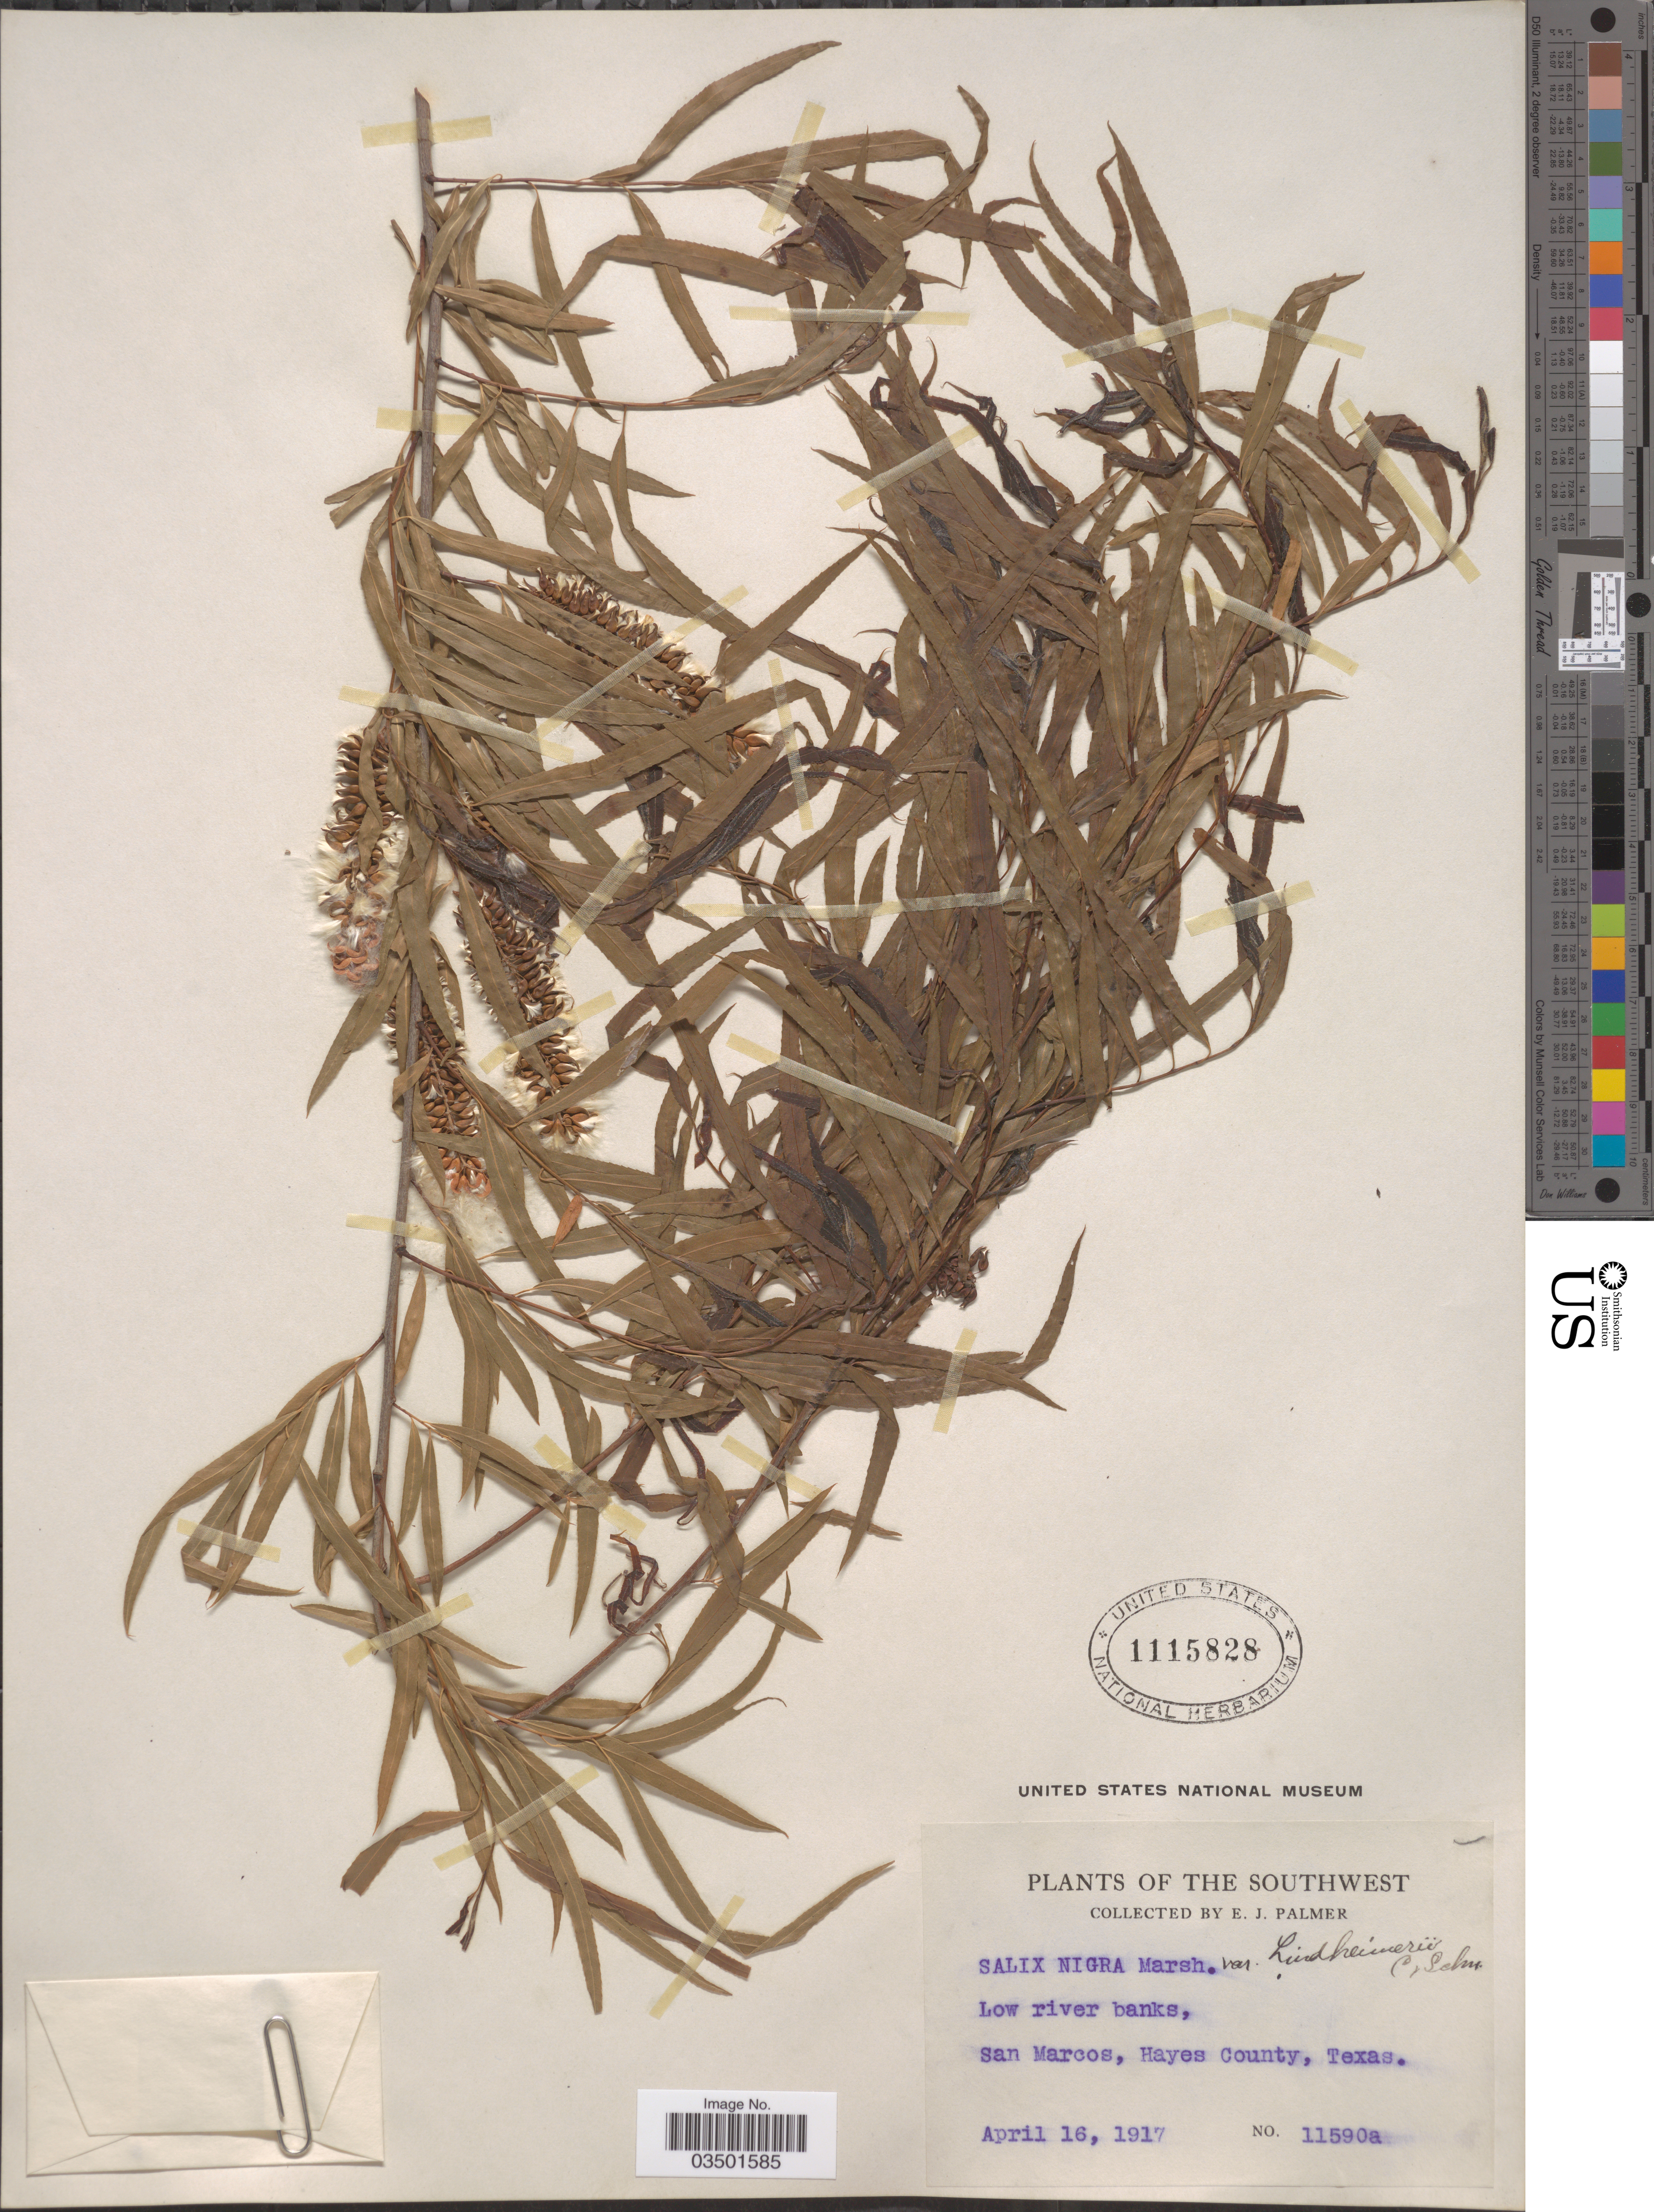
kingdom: Plantae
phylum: Tracheophyta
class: Magnoliopsida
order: Malpighiales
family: Salicaceae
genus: Salix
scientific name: Salix nigra var. lindheimeri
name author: C.K. Schneid.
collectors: E. J. Palmer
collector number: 11590a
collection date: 1917-04-16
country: United States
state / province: Texas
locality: The Southwest. San Marcos, Hayes County.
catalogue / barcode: US 1115828